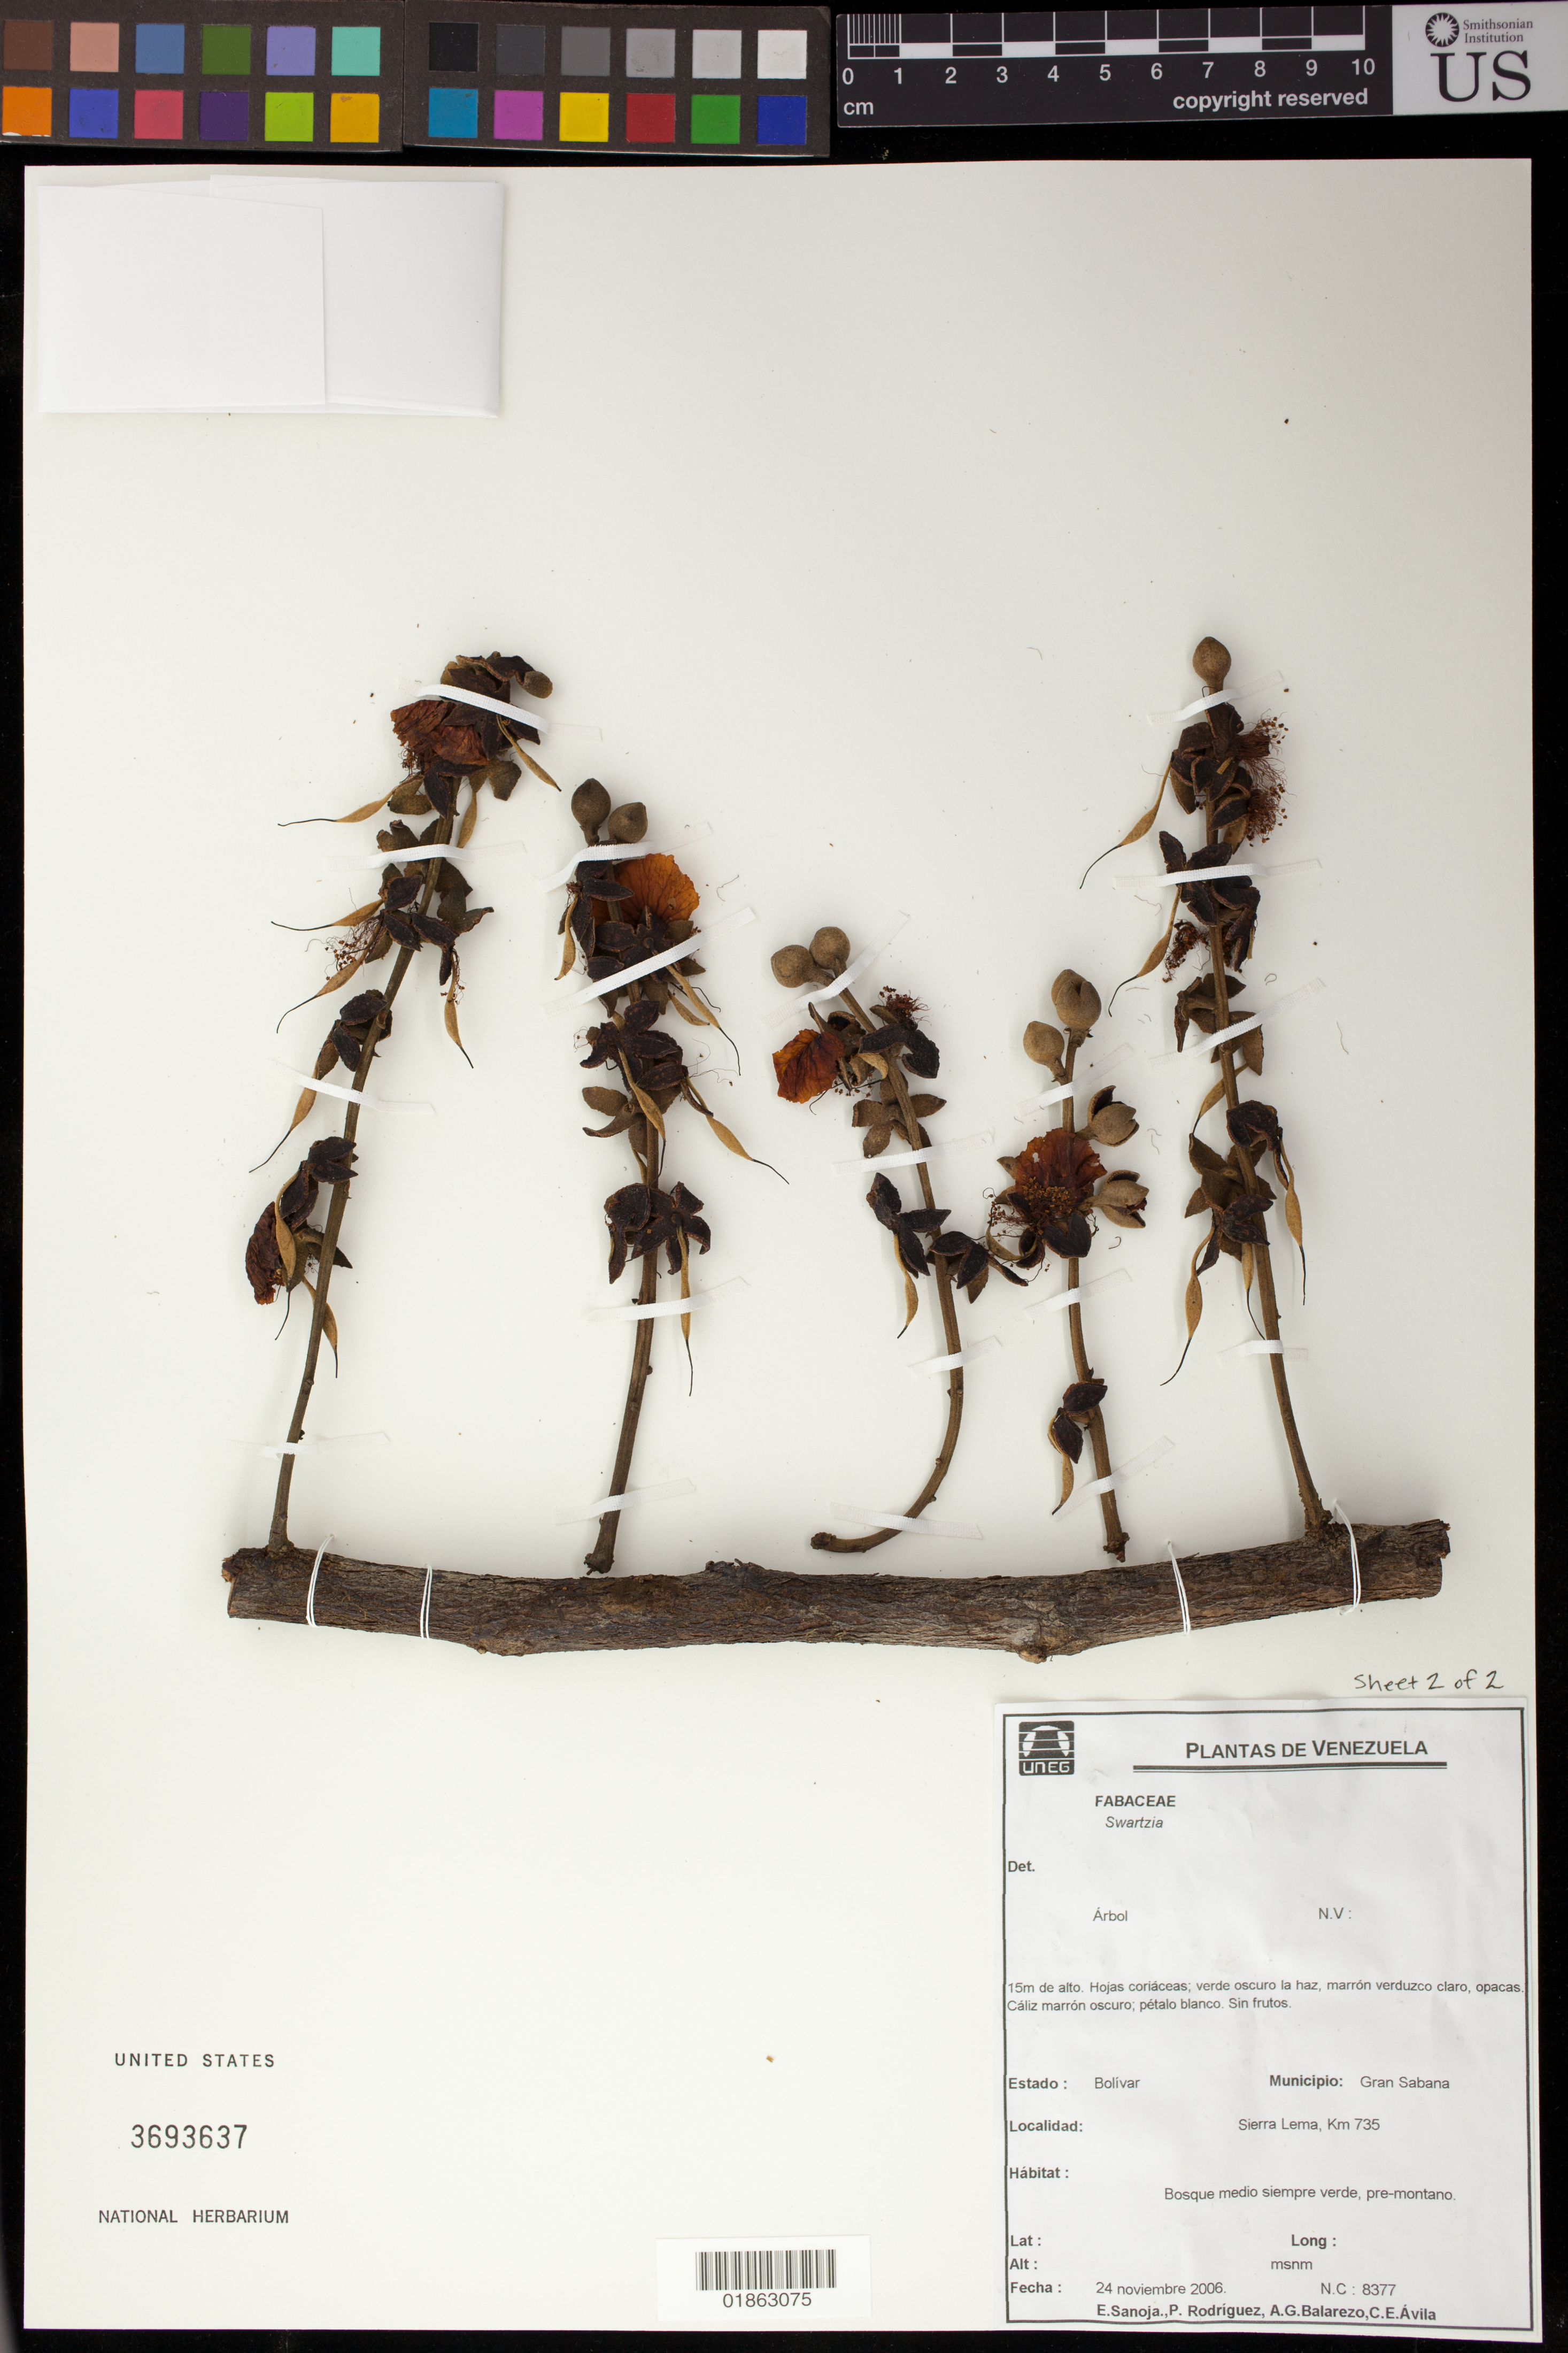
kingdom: Plantae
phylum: Tracheophyta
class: Magnoliopsida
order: Fabales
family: Fabaceae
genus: Swartzia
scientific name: Swartzia sp.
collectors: E. Sanoja, P. Rodriguez, A. Balarezo & C. Avila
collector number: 8377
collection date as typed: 24 noviembre 2006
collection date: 2006-11-24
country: Venezuela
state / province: Bolivar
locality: Municipio Gran Sabana, Sierra Lema, Km 735.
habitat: Bosque medio siempre verde, pre-montano.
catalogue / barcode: US 3693637